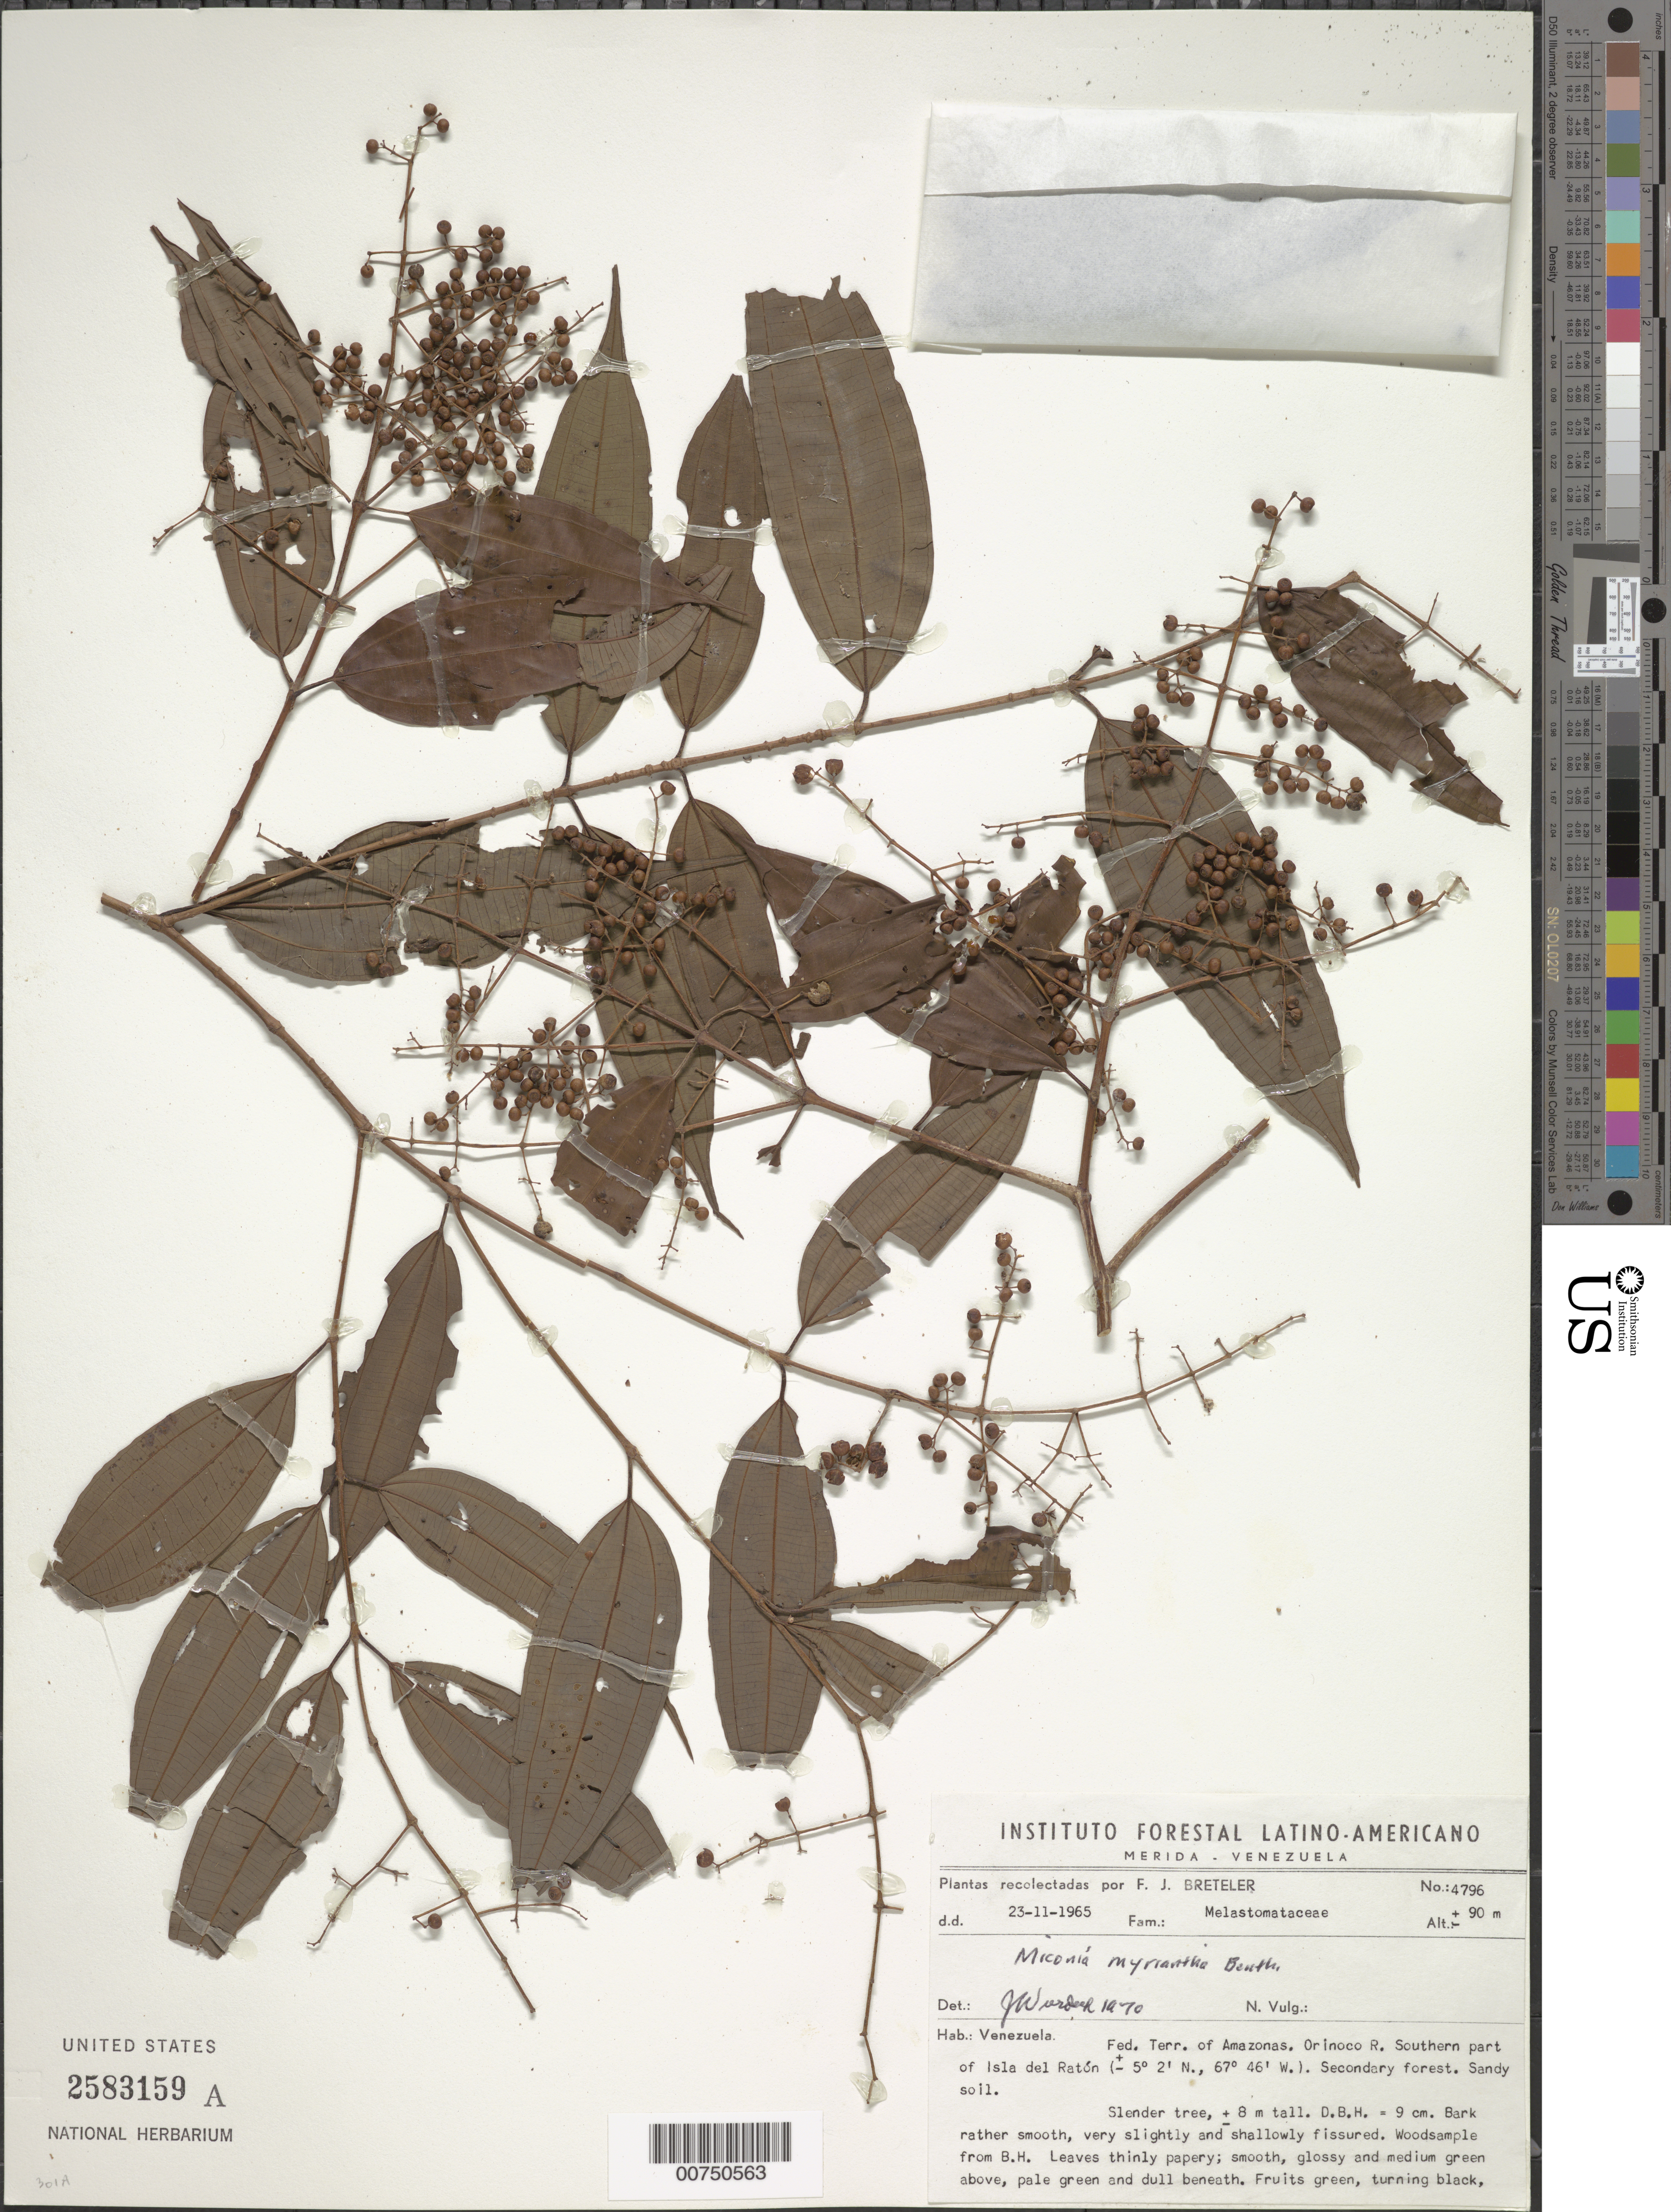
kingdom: Plantae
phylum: Tracheophyta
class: Magnoliopsida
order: Myrtales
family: Melastomataceae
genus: Miconia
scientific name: Miconia myriantha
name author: Benth.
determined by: Wurdack, John J., (US), US (UNITED STATES)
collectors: F. J. Breteler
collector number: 4796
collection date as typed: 23-Nov-65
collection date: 1965-11-23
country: Venezuela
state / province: Amazonas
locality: Orinoco R., southern part of Isla del Ratón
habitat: Secondary forest, sandy soil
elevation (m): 90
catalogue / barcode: US 2583159A